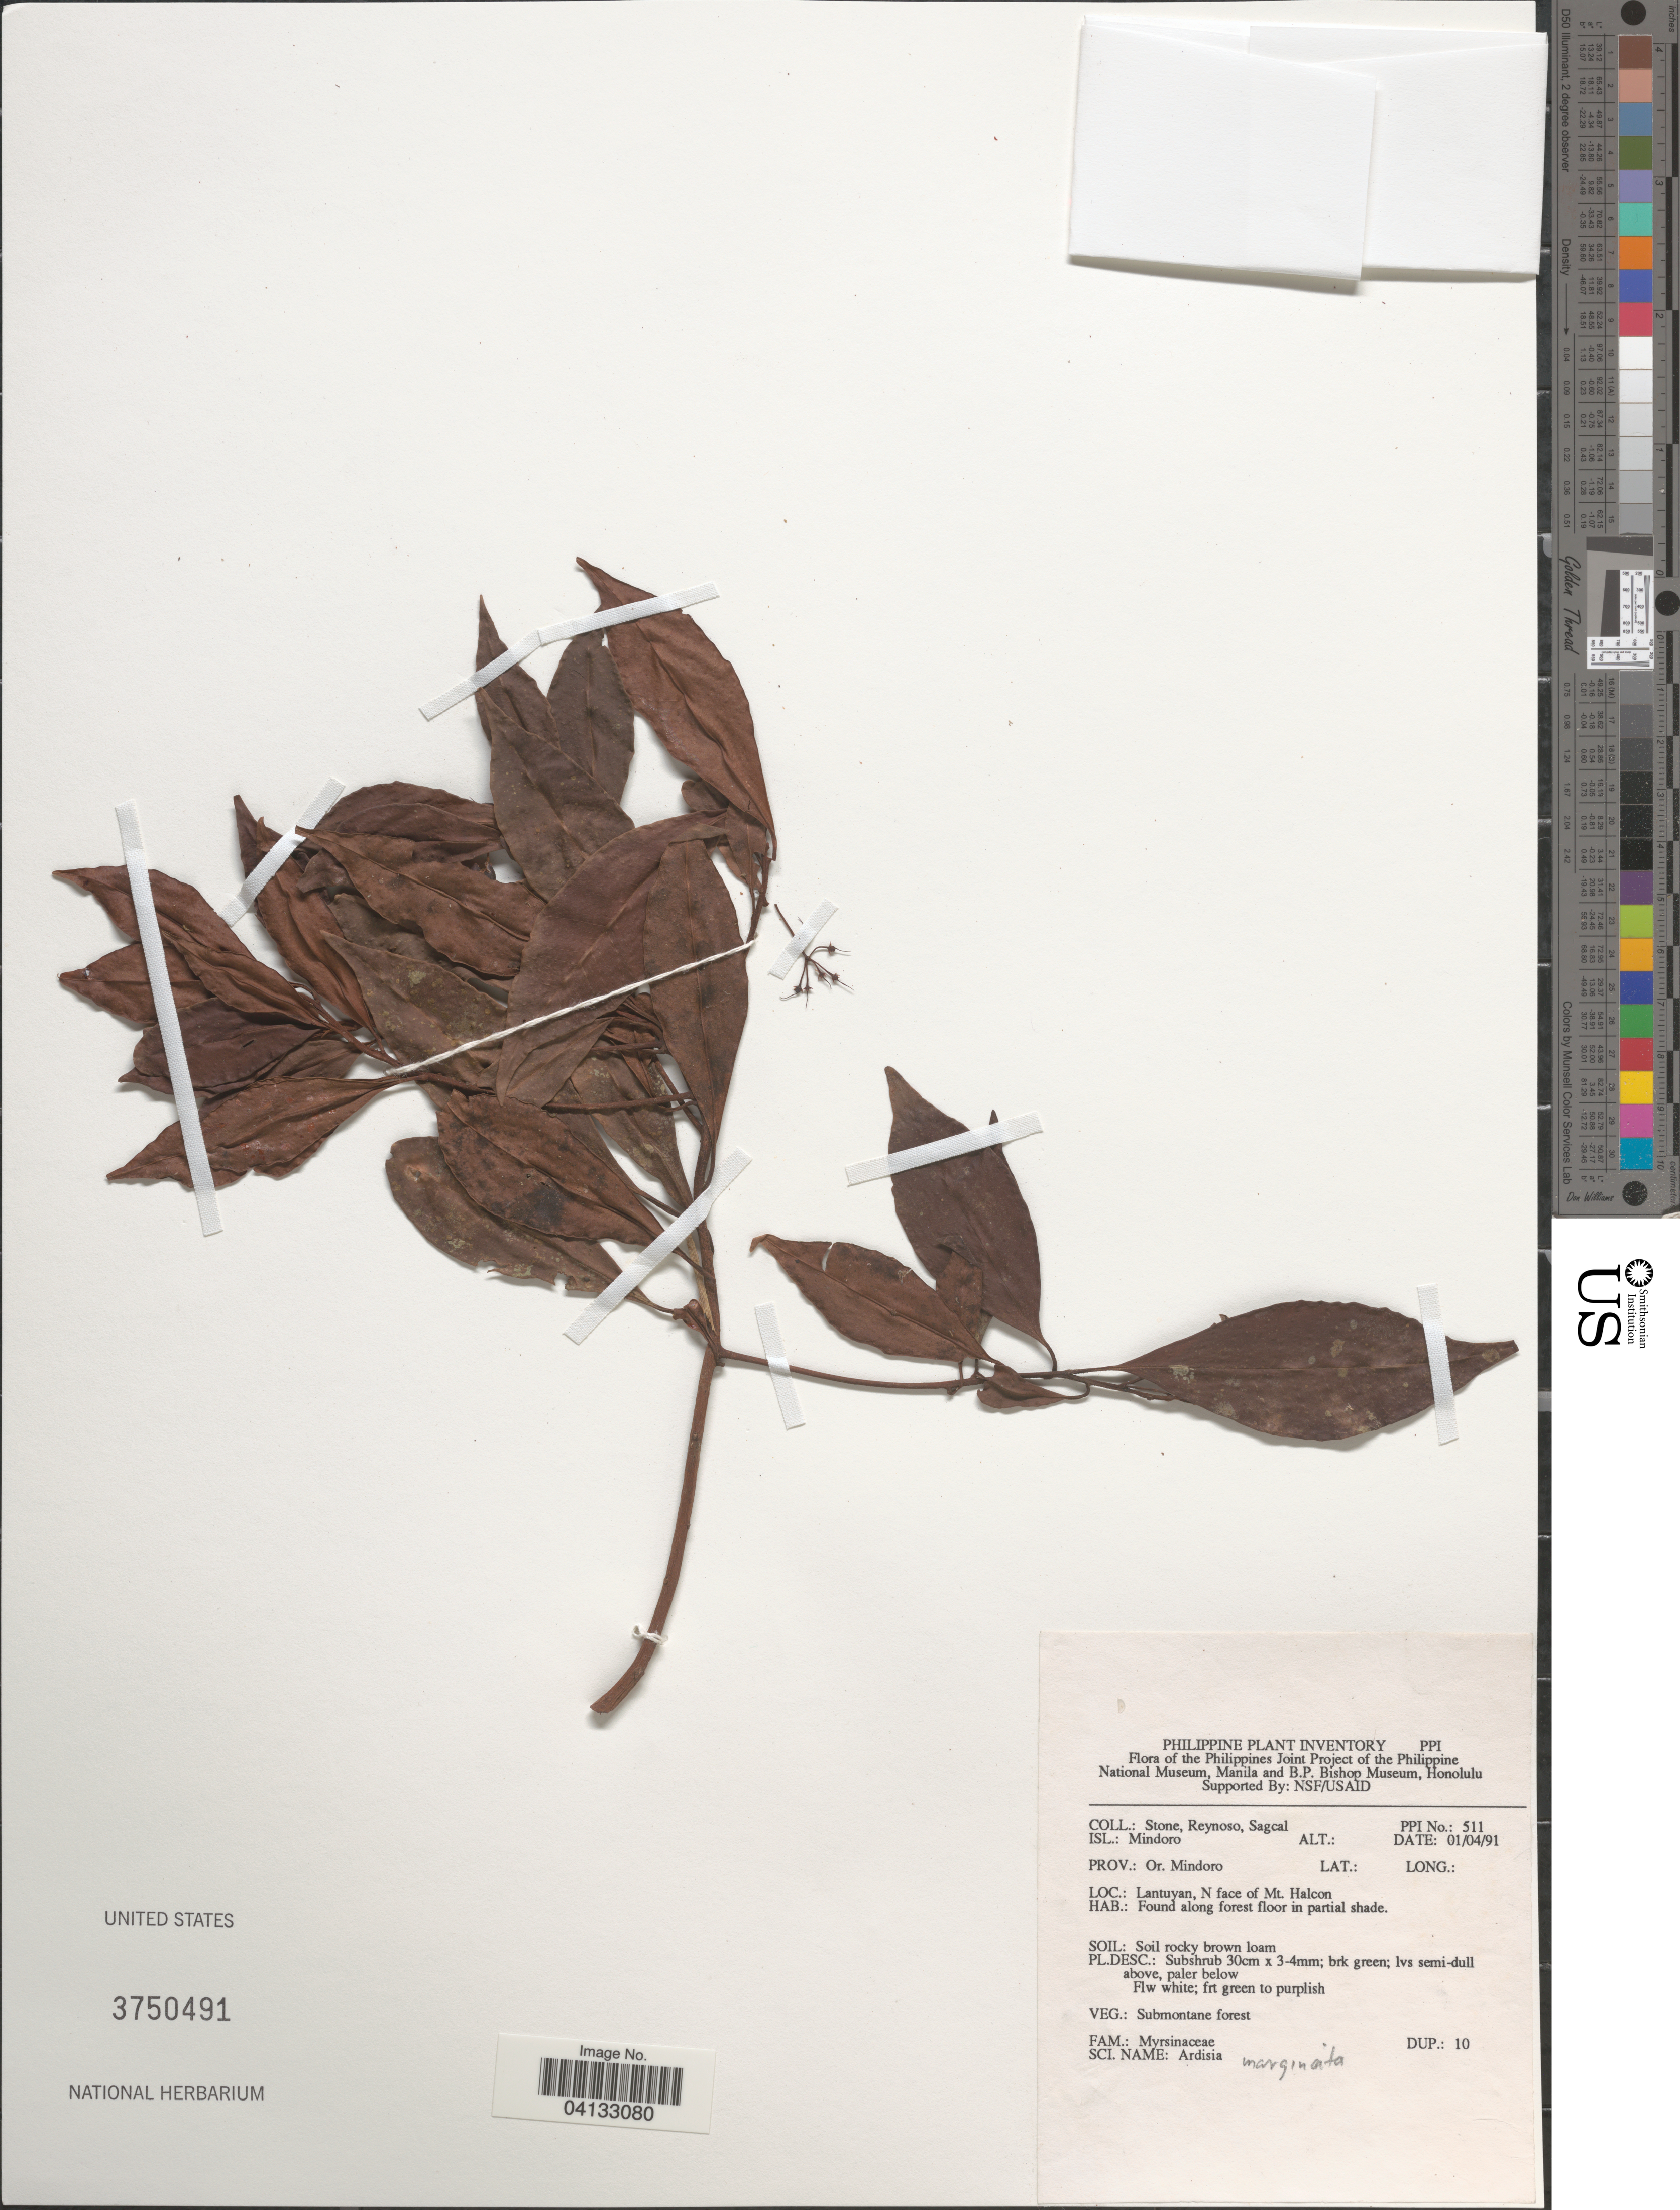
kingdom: Plantae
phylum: Tracheophyta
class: Magnoliopsida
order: Ericales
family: Primulaceae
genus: Ardisia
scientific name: Ardisia marginata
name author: Blume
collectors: -. Stone, E. Reynoso & E. Sagcal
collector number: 511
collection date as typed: Transcribed d/m/y: 1/4/91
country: Philippines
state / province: Mimaropa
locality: Isl.: Mindoro. Prov.: Or. Mindoro. Lantuyan, N face of Mt. Halcon.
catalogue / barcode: US 3750491